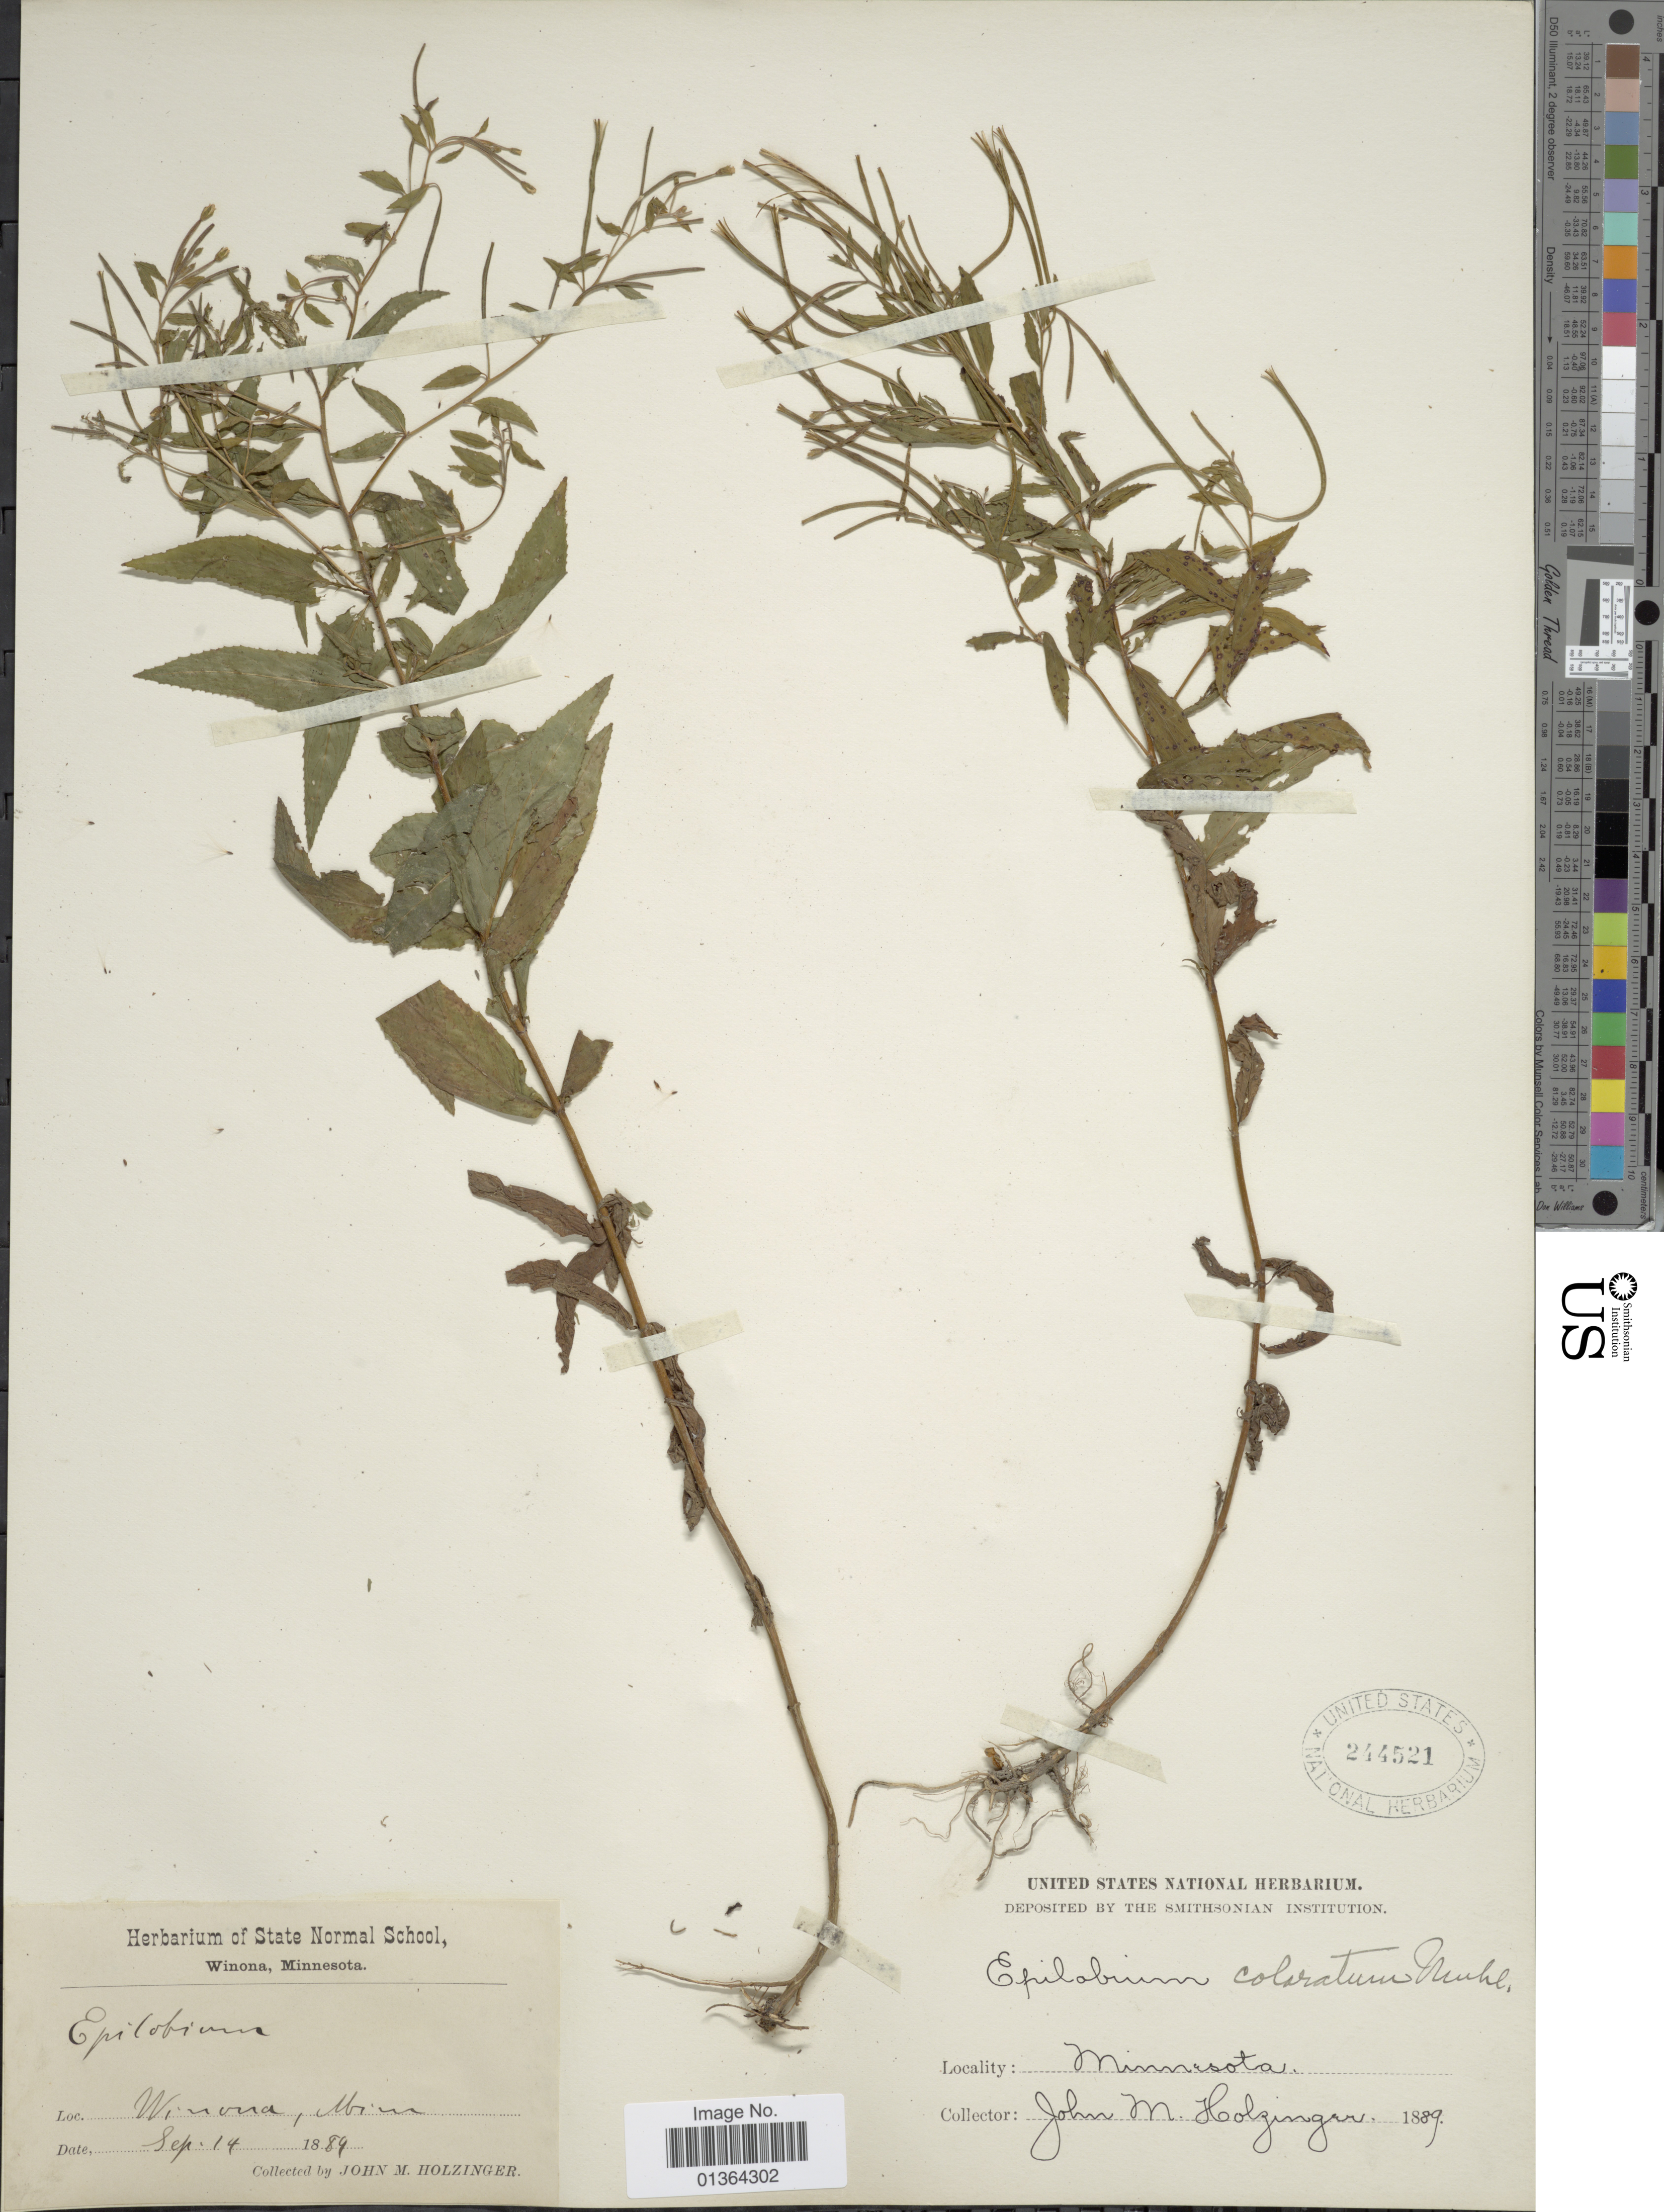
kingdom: Plantae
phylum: Tracheophyta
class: Magnoliopsida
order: Myrtales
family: Onagraceae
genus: Epilobium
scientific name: Epilobium coloratum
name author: Biehler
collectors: J. M. Holzinger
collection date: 1889-09-14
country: United States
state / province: Minnesota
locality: Winona.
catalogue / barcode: US 244521